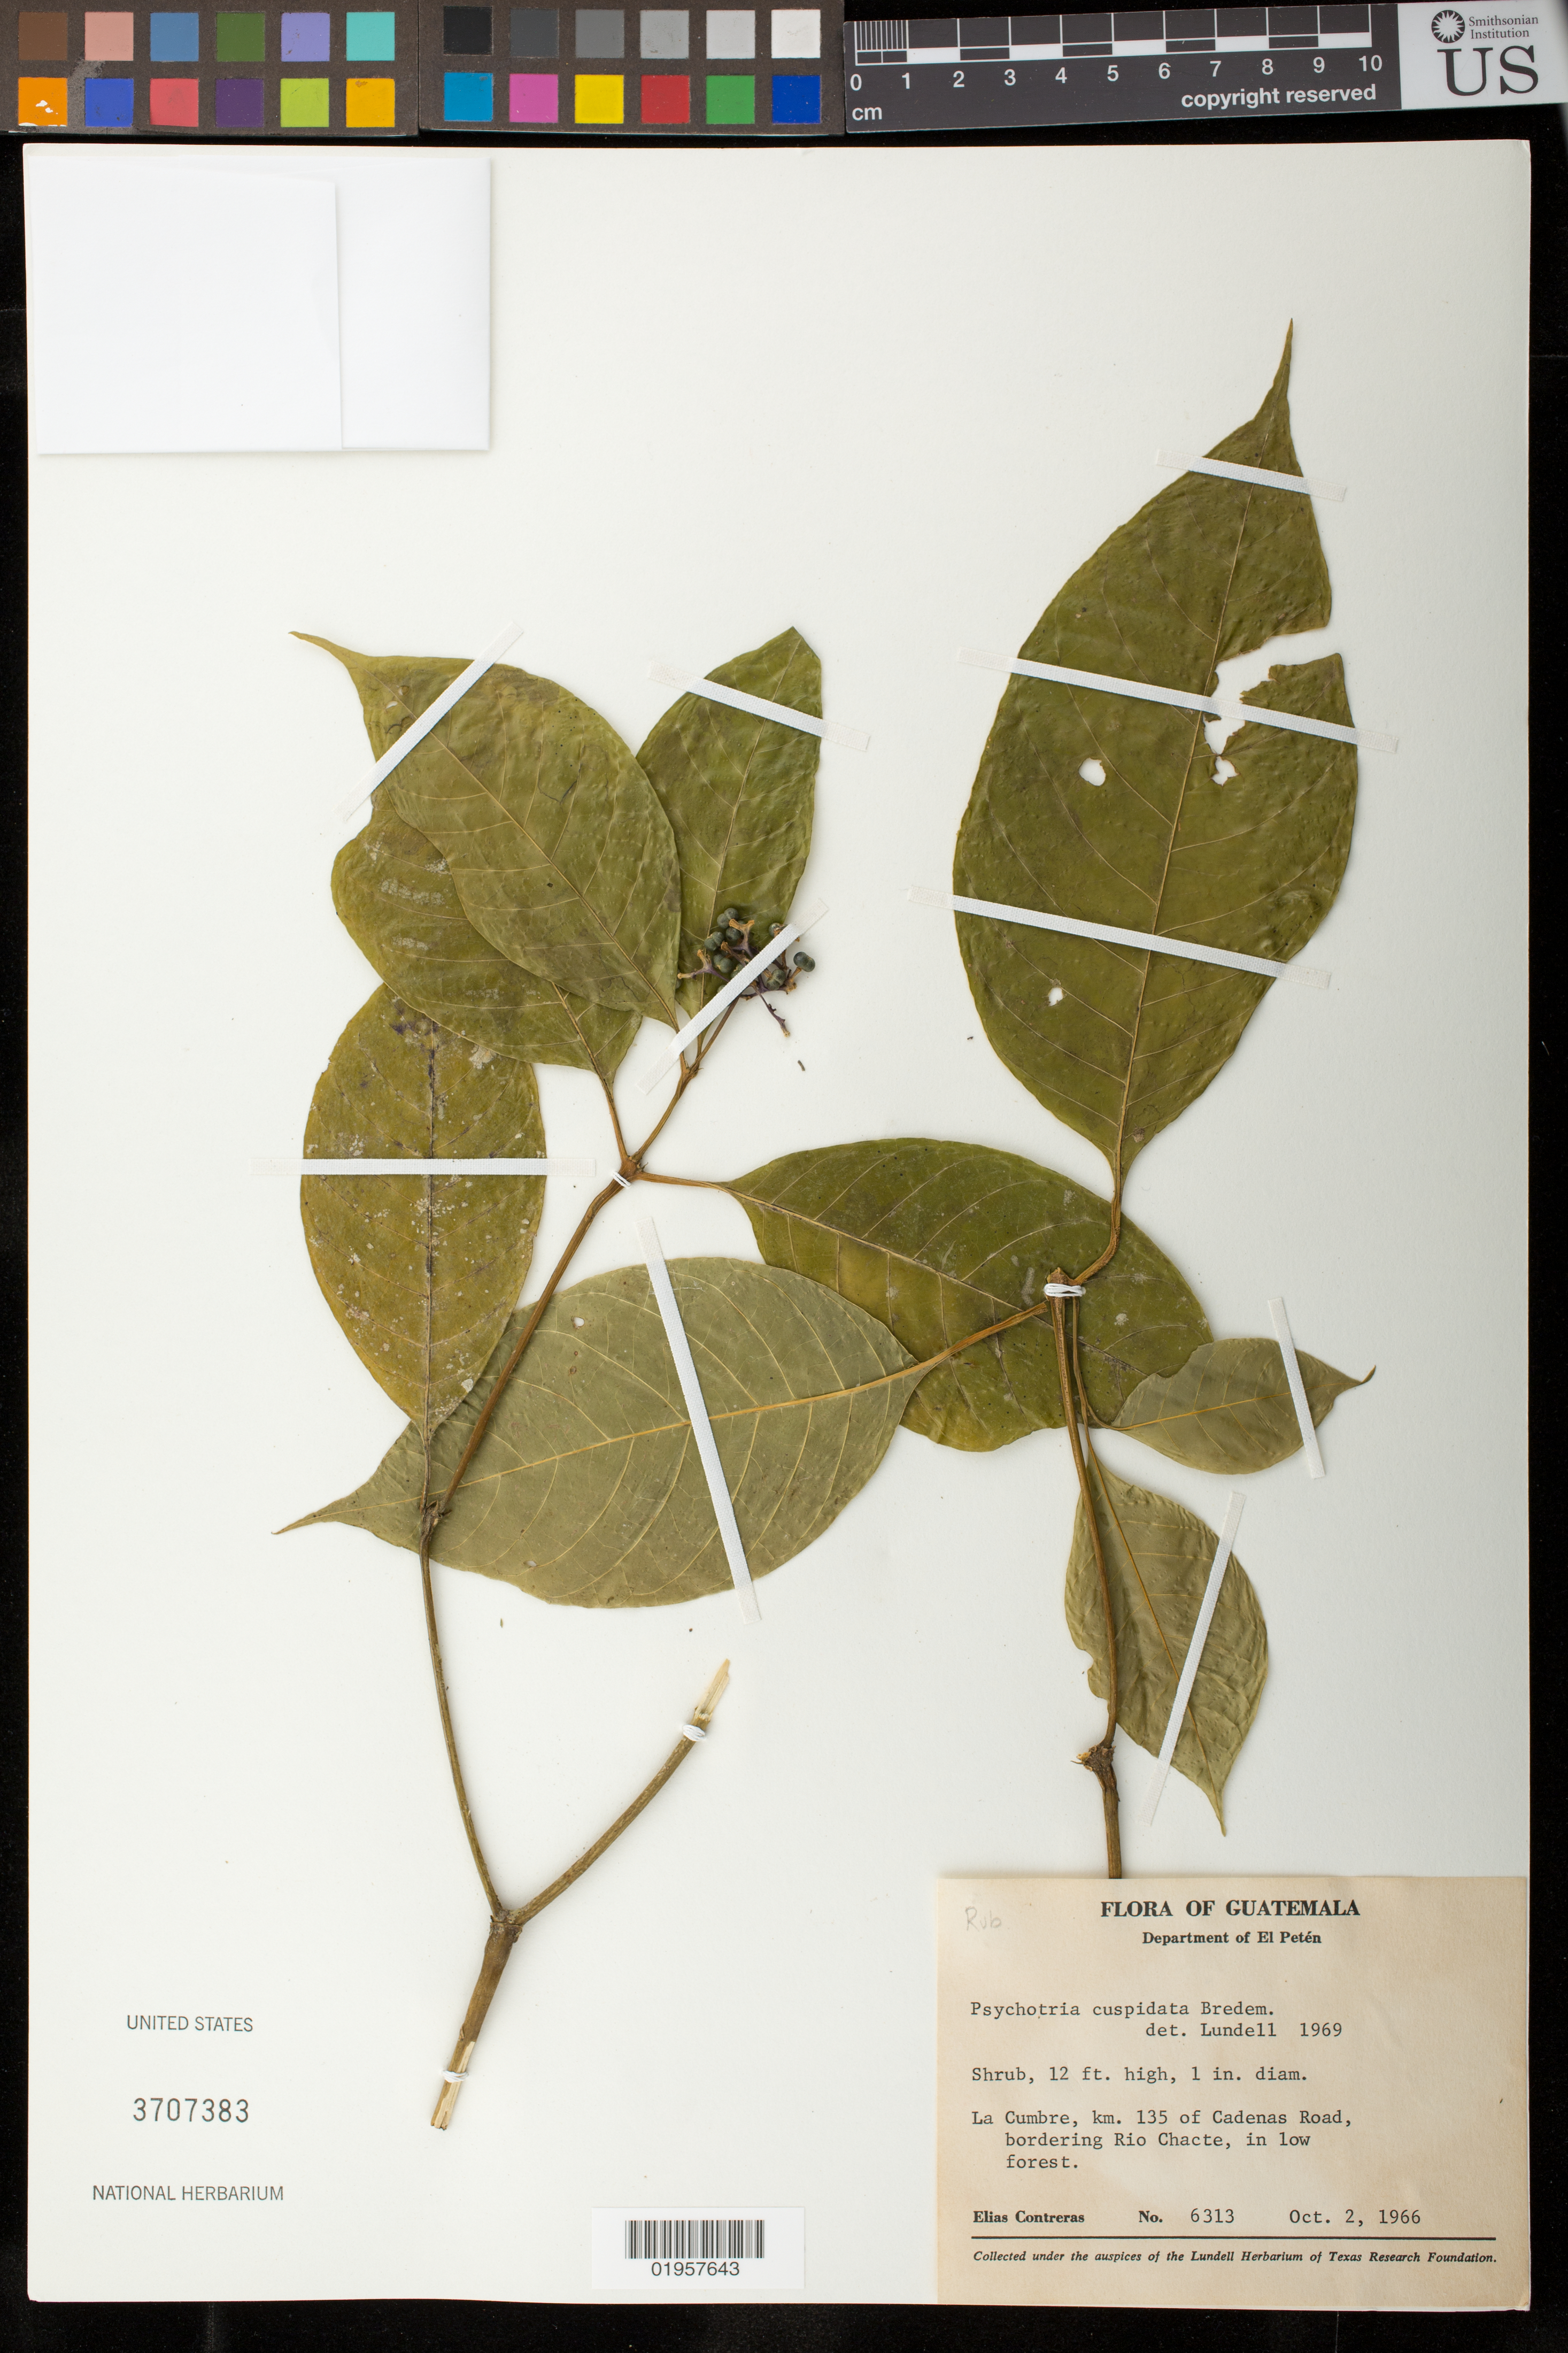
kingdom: Plantae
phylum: Tracheophyta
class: Magnoliopsida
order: Gentianales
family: Rubiaceae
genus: Psychotria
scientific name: Psychotria cuspidata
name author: Bredem. ex Schult.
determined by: Lundell, C. L.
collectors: E. Contreras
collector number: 6313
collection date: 1966-10-02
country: Guatemala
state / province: El Petén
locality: La Cumbre, km 135 of Cadenas Road, bordering Rio Chacte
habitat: In low forest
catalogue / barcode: US 3707383